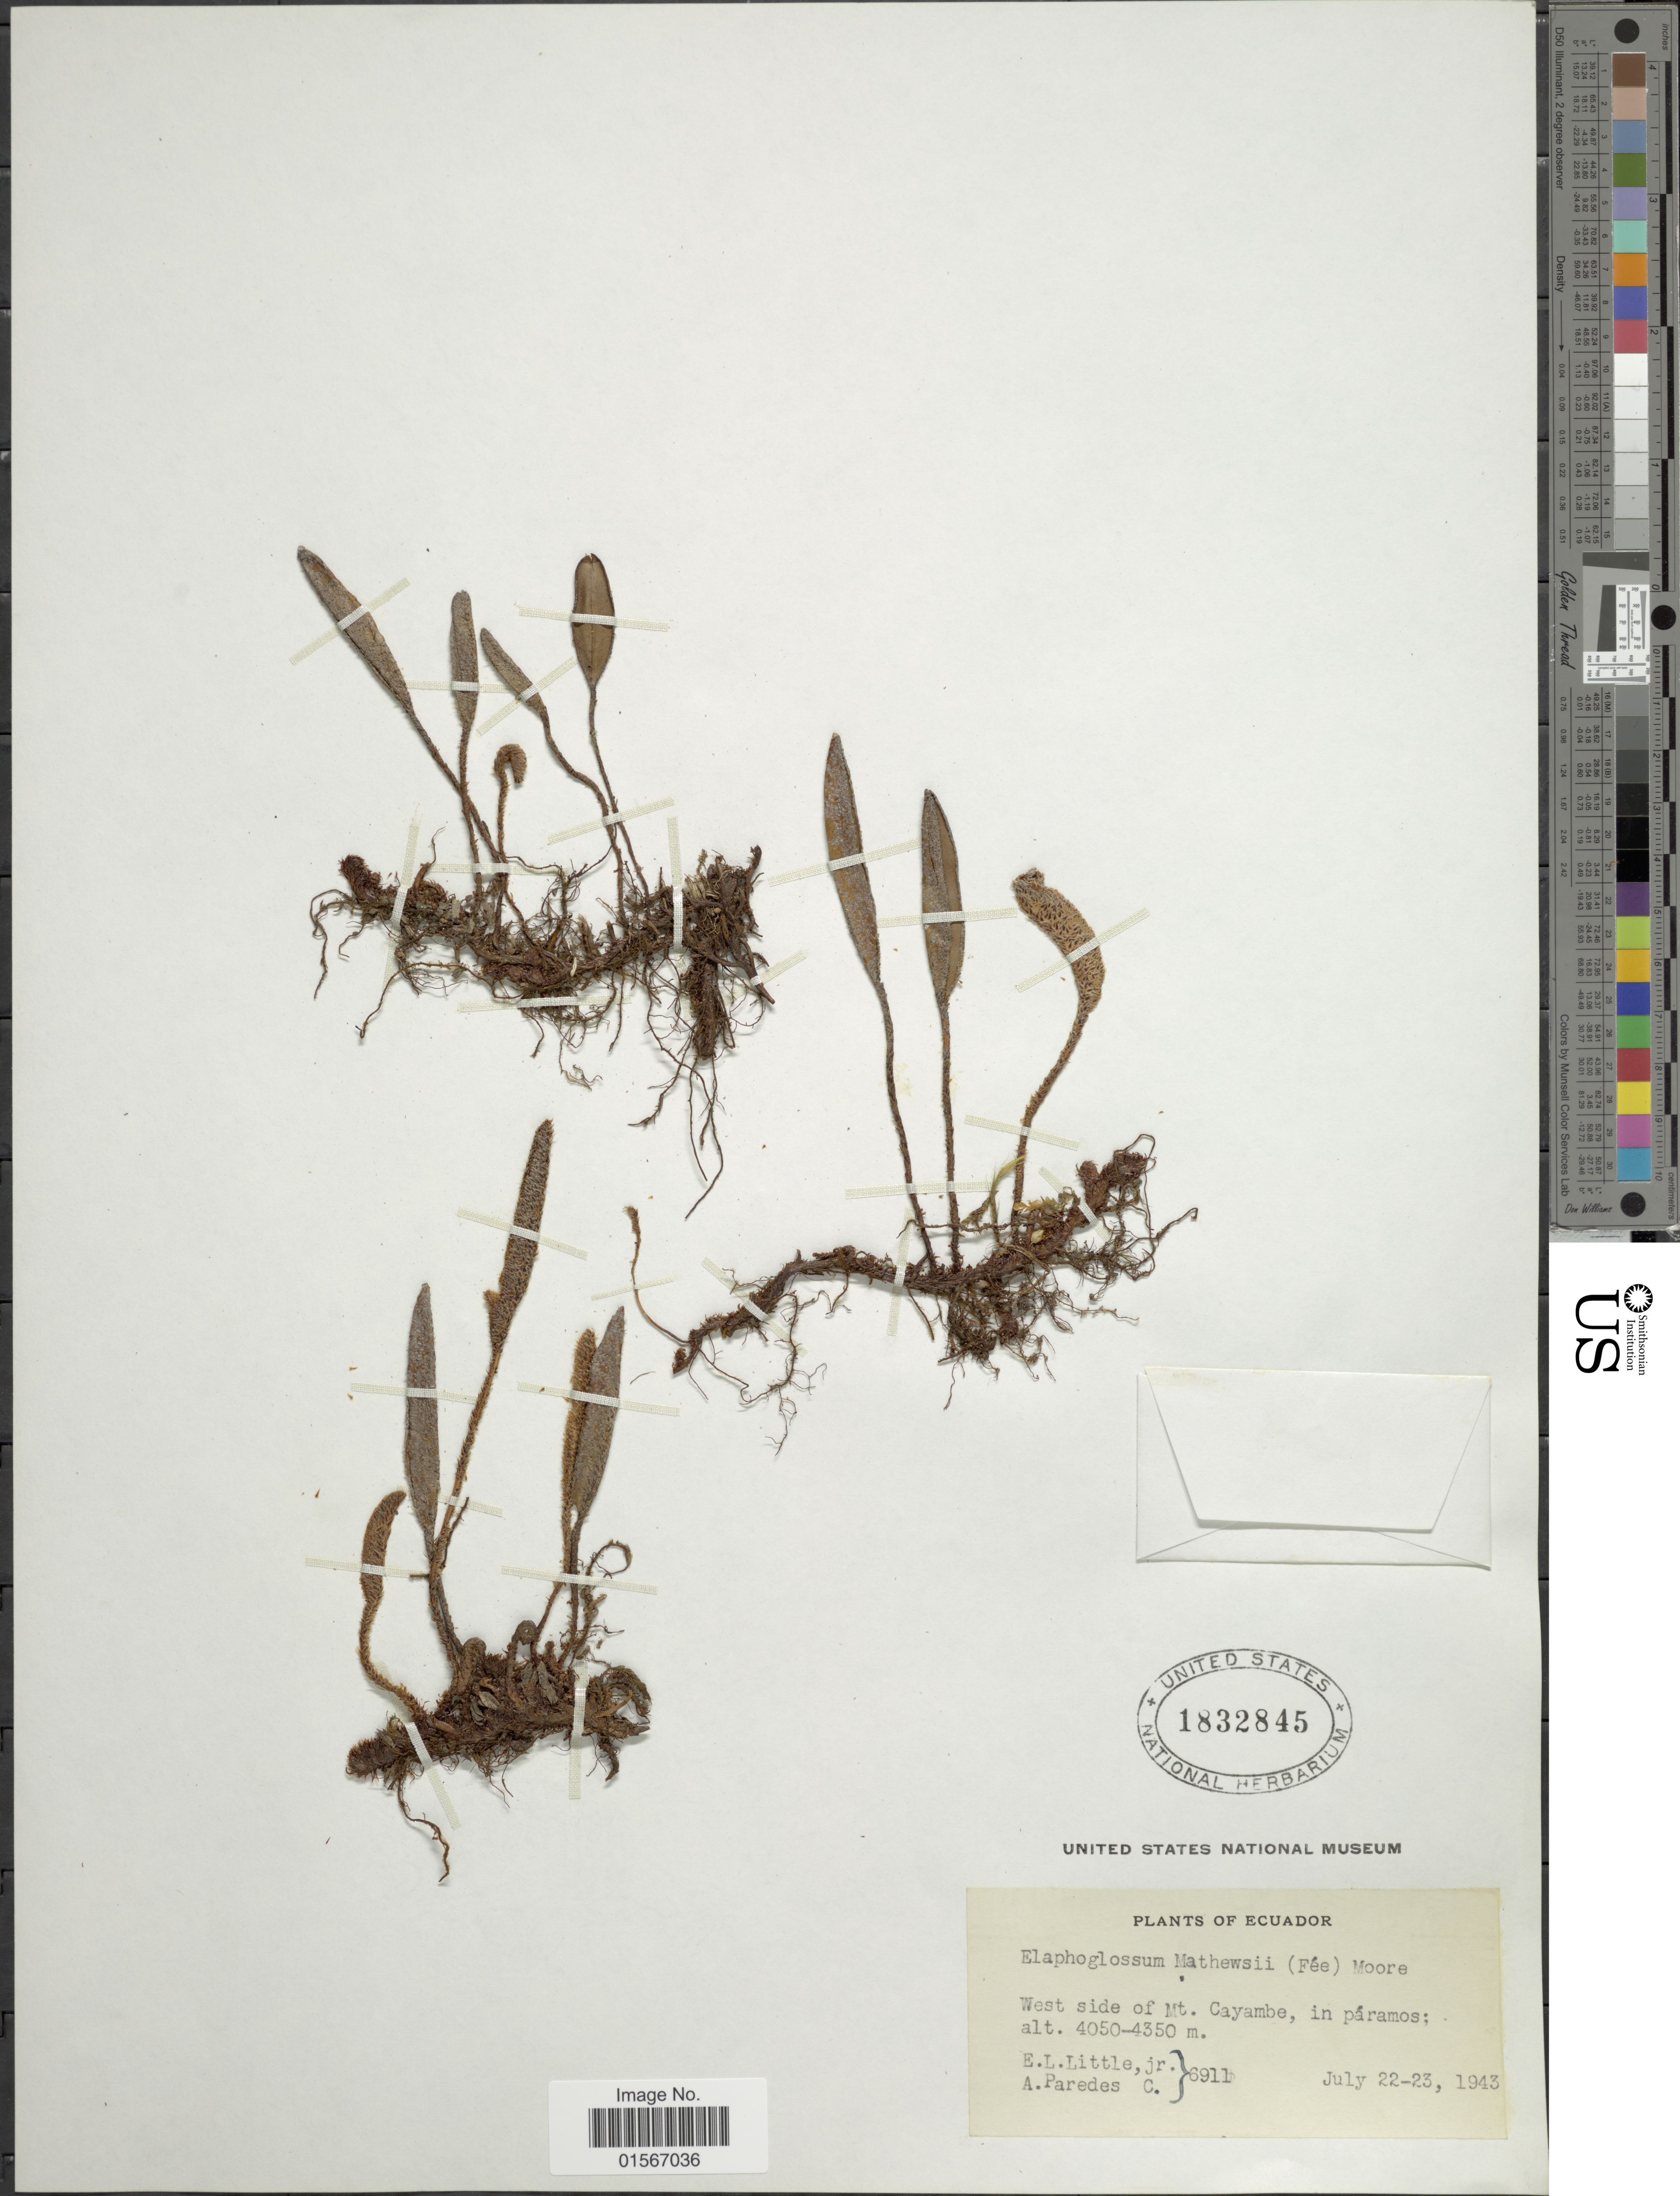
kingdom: Plantae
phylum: Tracheophyta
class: Polypodiopsida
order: Polypodiales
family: Dryopteridaceae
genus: Elaphoglossum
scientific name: Elaphoglossum mathewsii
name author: (Fée) T. Moore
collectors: E. L. Little & A. Paredes C.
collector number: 6911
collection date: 1943-07-22/1943-07-23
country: Ecuador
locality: West side of Mt Cayambe, in páramos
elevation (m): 4050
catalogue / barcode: US 1832845